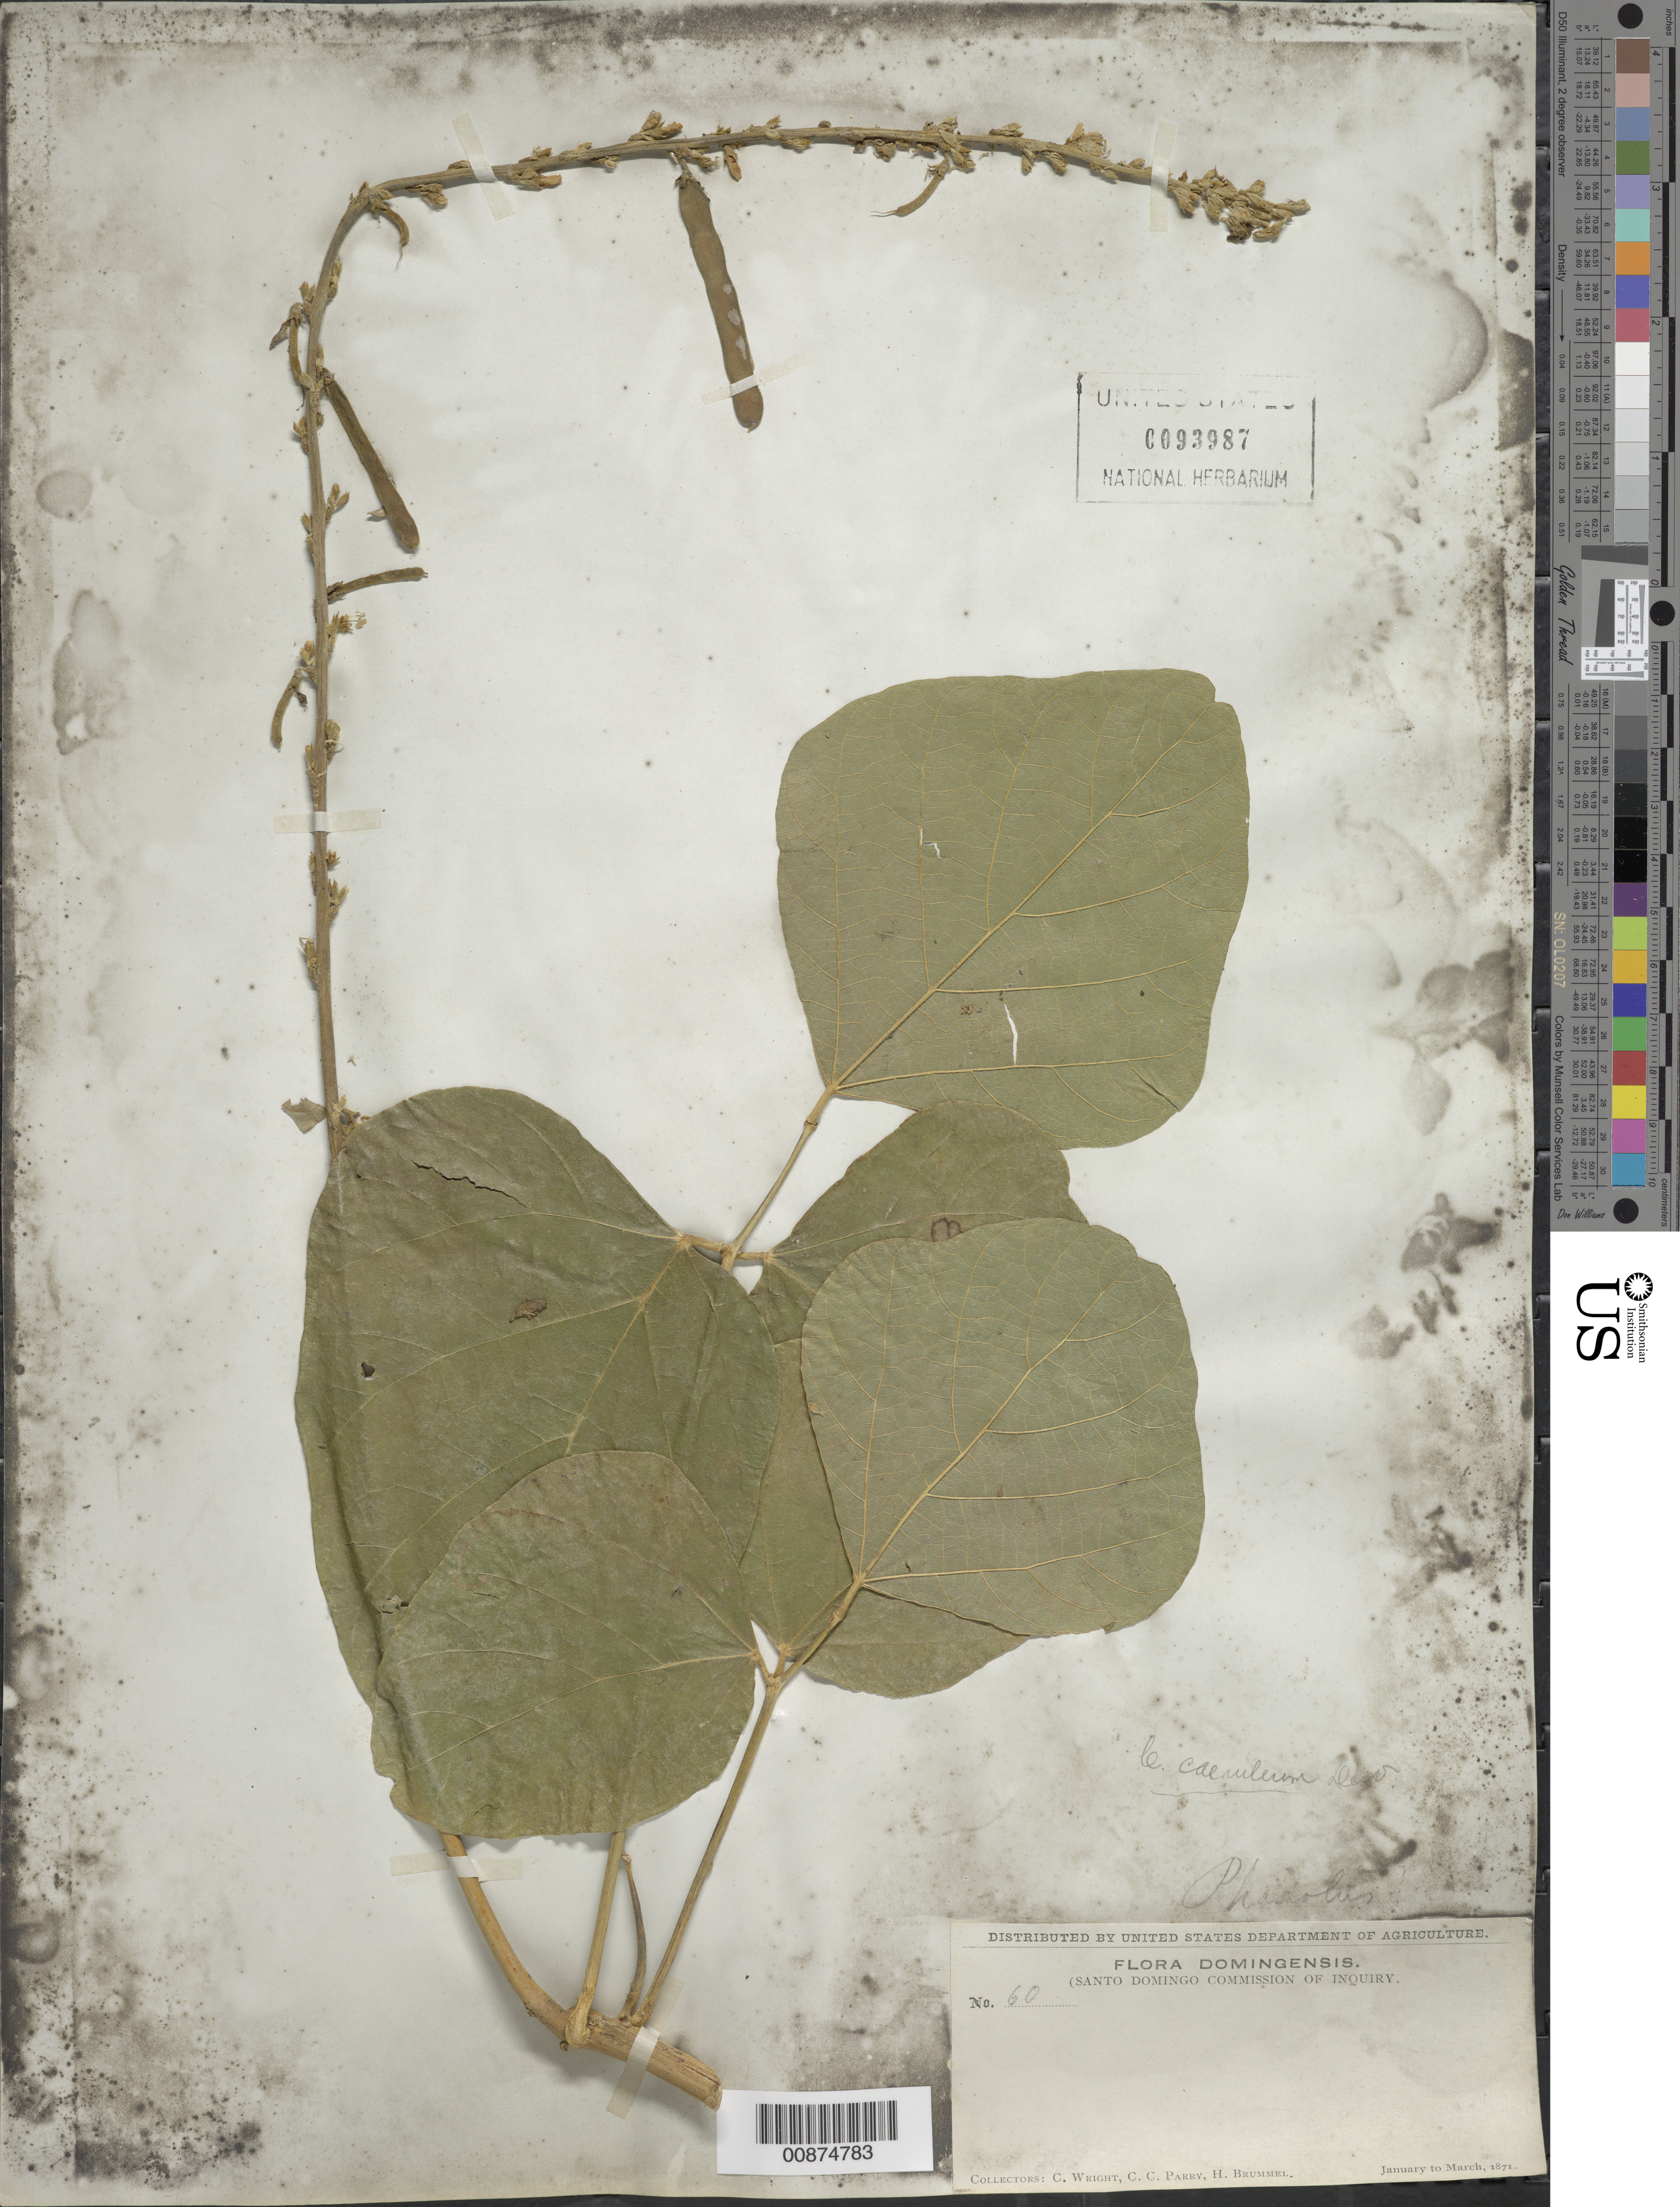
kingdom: Plantae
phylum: Tracheophyta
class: Magnoliopsida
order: Fabales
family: Fabaceae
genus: Calopogonium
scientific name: Calopogonium caeruleum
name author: (Benth.) C. Wright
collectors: C. Wright, C. C. Parry & H. Brummel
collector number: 60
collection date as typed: Jan 1871 to -- Mar 1871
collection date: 1871-01/1871-03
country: Dominican Republic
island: Hispaniola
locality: Dominican Republic.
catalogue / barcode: US 93987